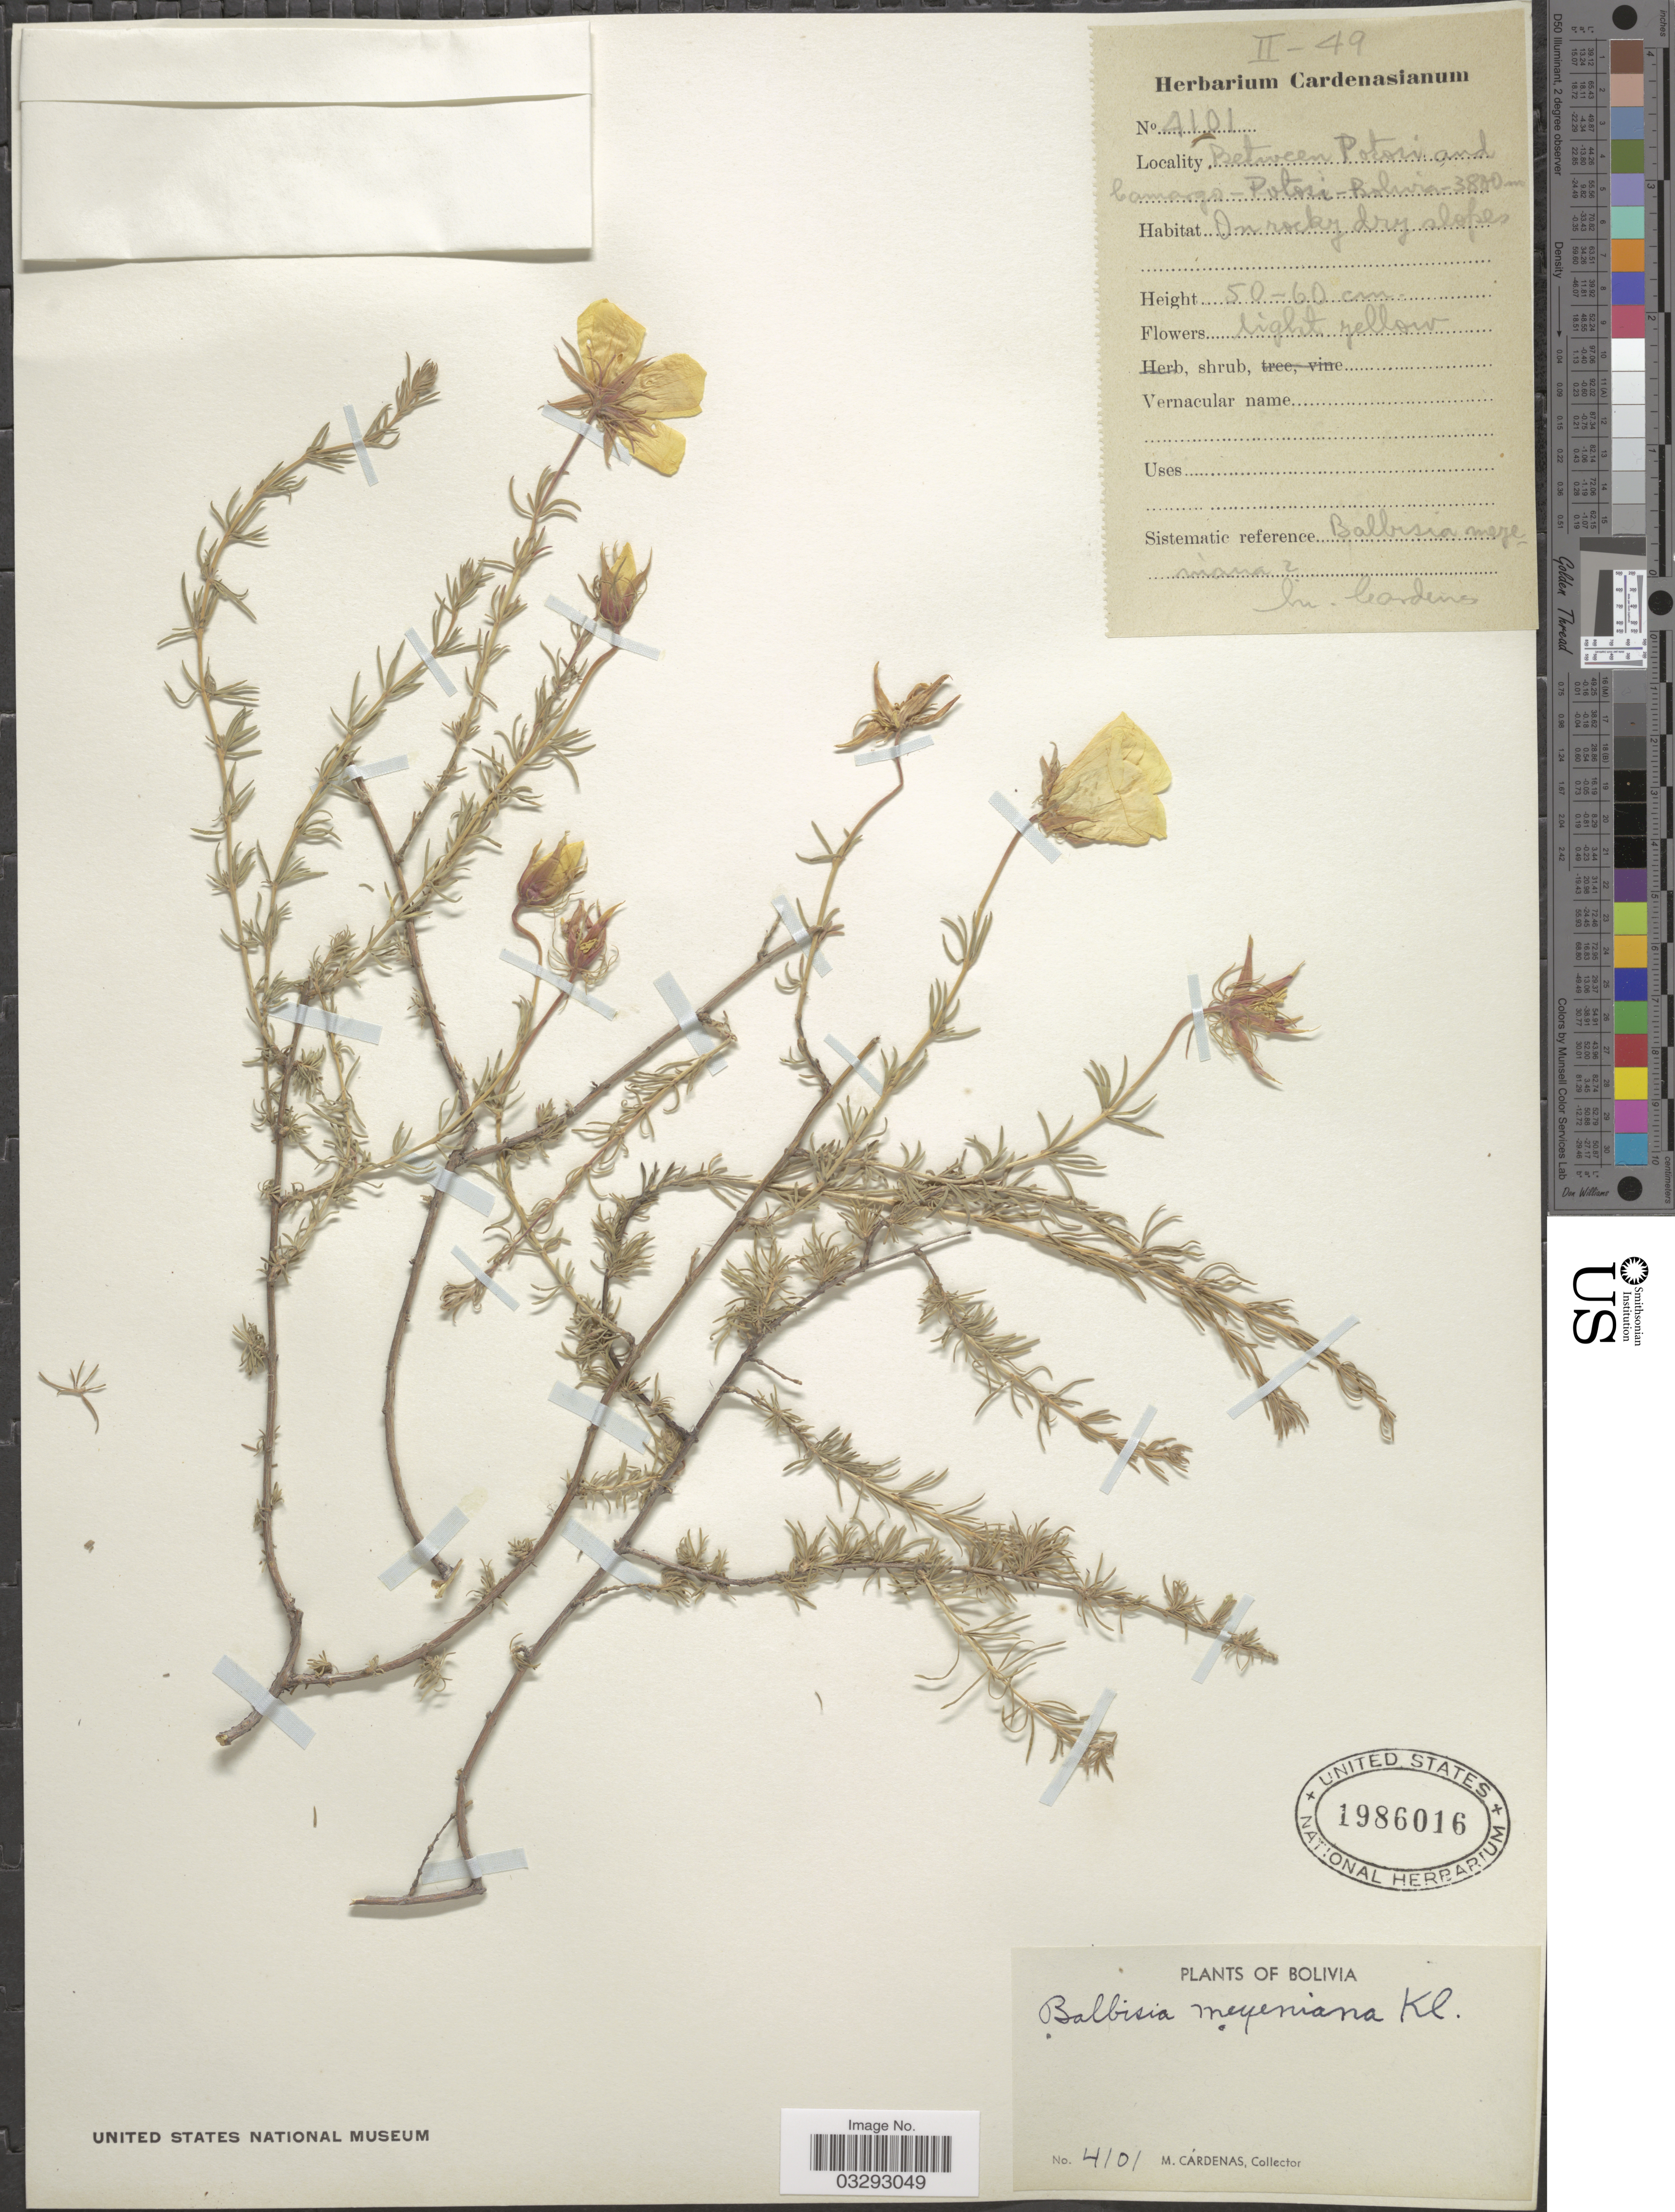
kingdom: Plantae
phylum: Tracheophyta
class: Magnoliopsida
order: Geraniales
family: Vivianiaceae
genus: Balbisia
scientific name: Balbisia meyeniana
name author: Klotzsch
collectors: M. Cárdenas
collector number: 4101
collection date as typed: Transcribed d/m/y: /2/49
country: Bolivia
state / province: Potosi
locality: Between Potosi and Camargo.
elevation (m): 3800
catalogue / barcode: US 1986016